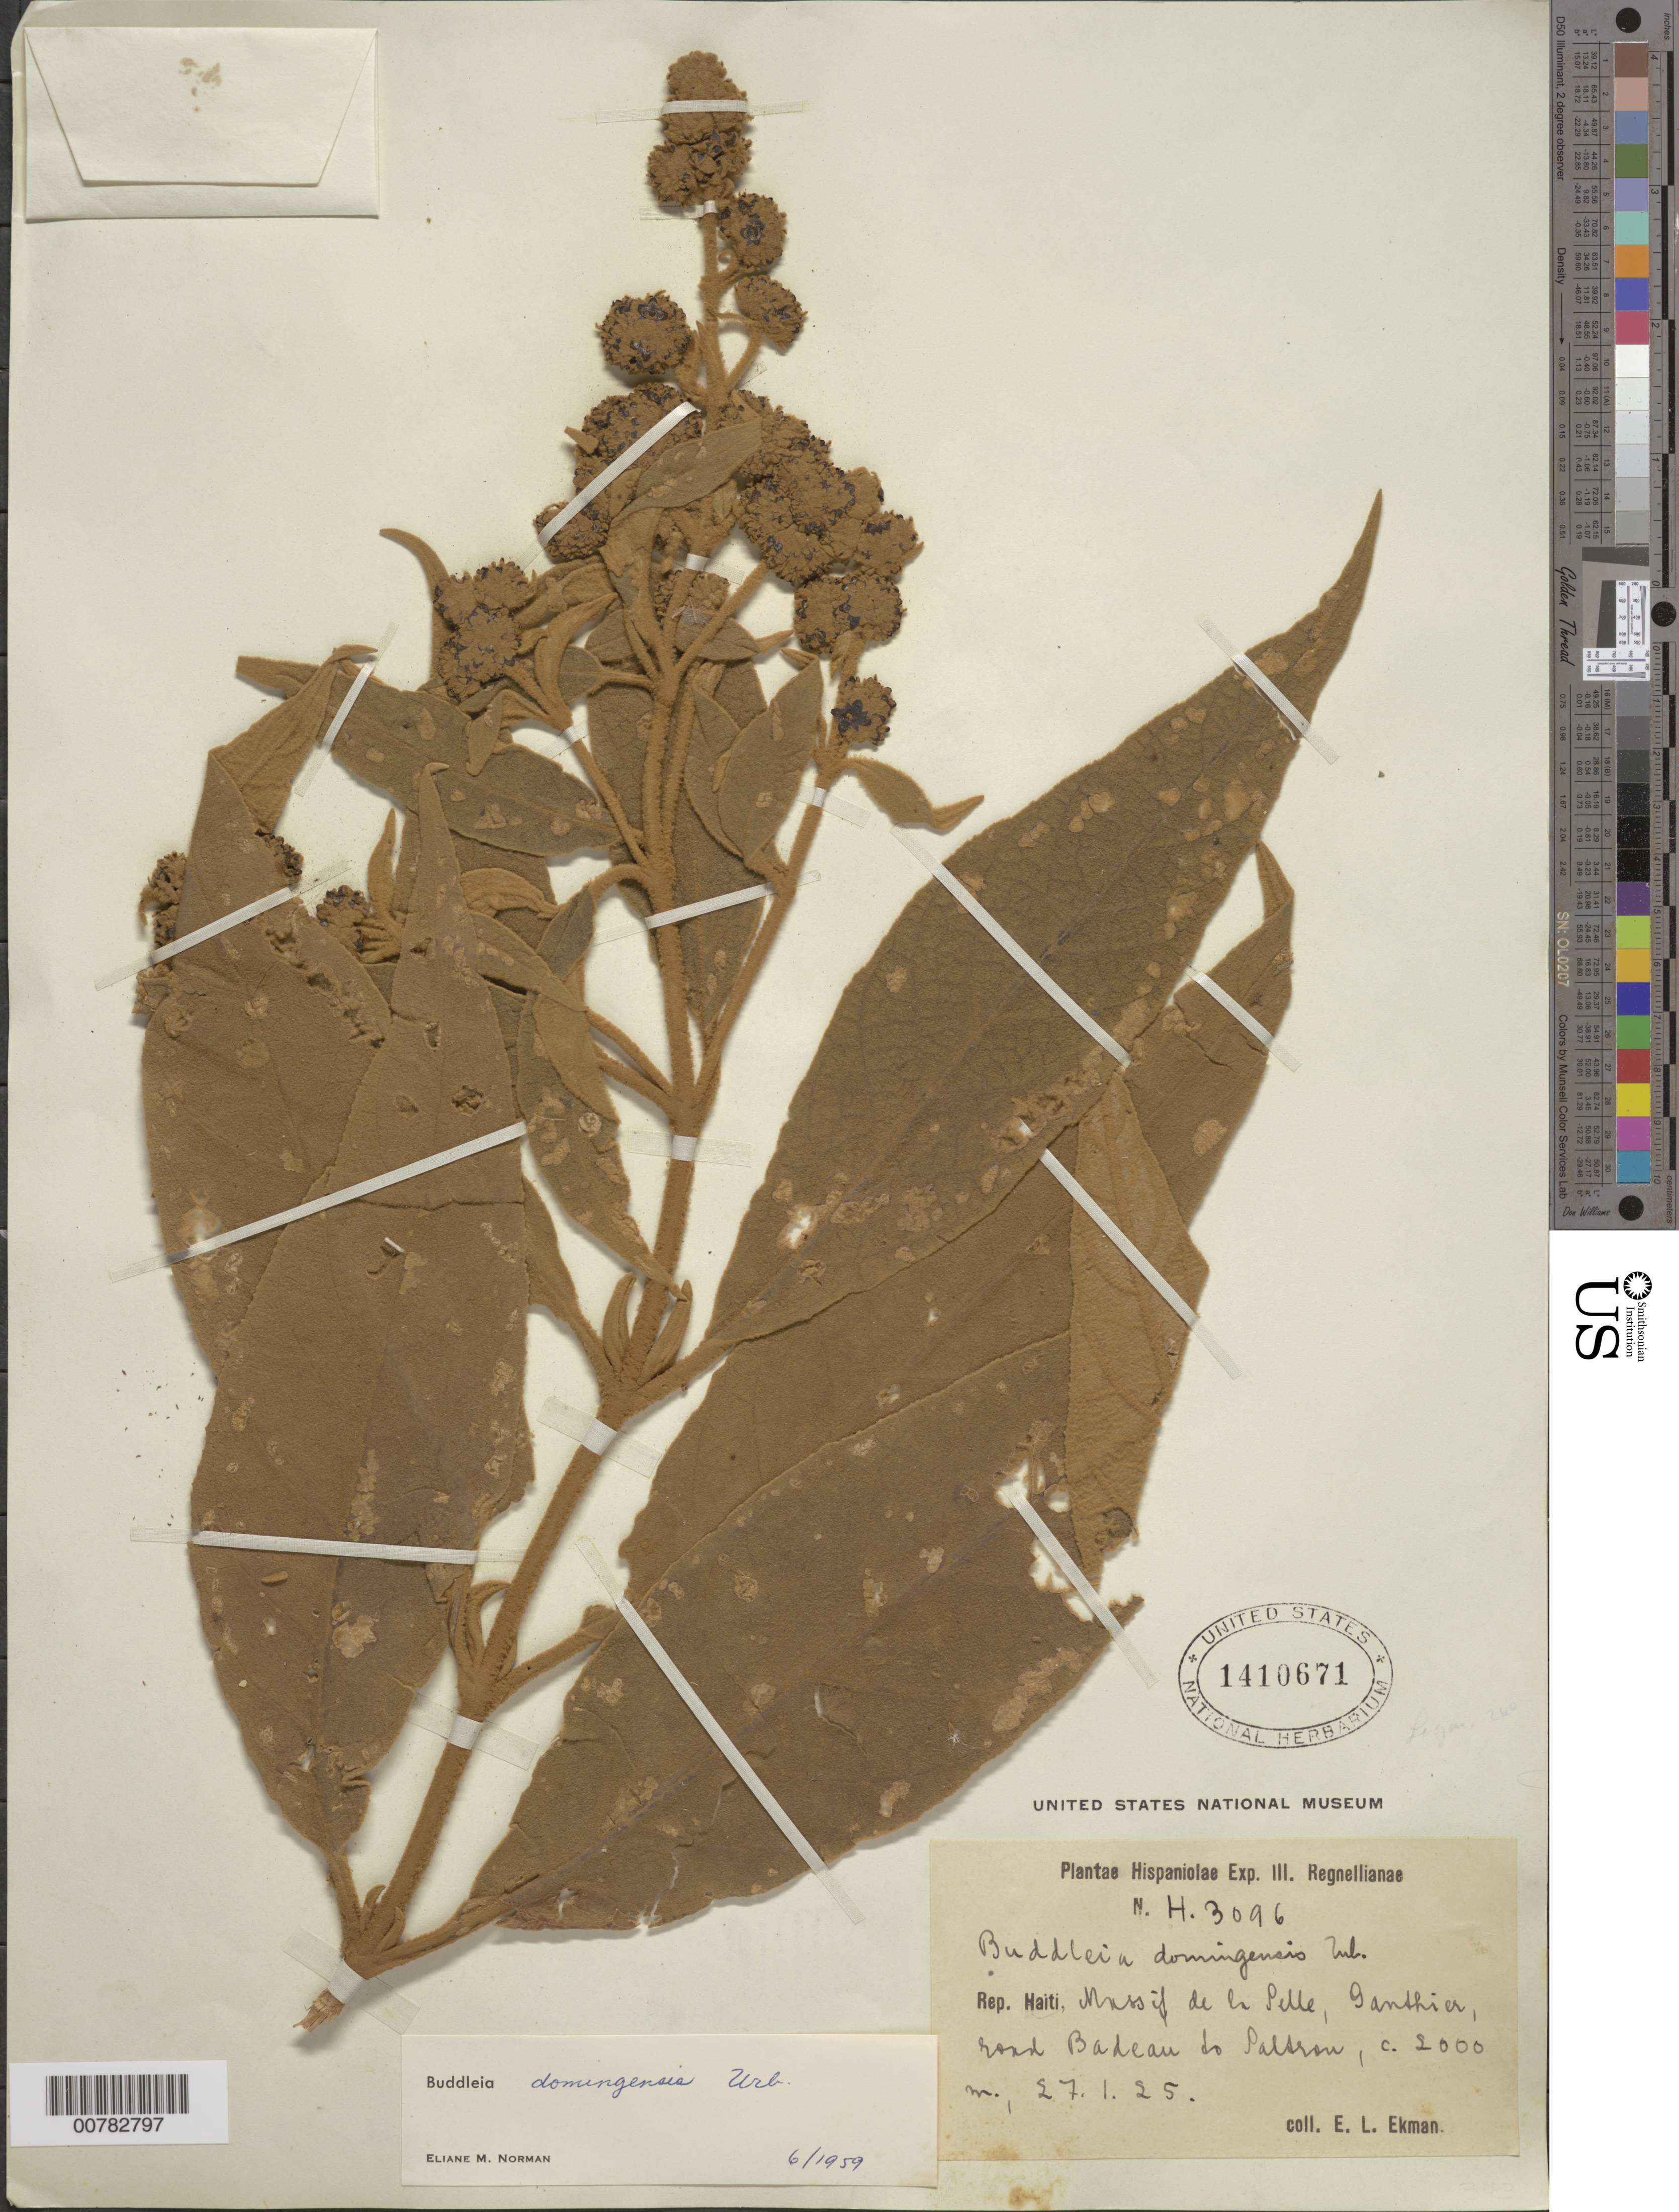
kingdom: Plantae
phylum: Tracheophyta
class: Magnoliopsida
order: Lamiales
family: Scrophulariaceae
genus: Buddleja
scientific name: Buddleja domingensis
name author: Urb.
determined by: Norman, E. M.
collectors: E. L. Ekman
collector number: H 3096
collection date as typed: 27 Jan 1925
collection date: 1925-01-27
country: Haiti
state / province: Ouest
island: Hispaniola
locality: Massif de la Selle, Ganthier, road Badeau to Saltrou.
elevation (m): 2000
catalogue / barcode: US 1410671